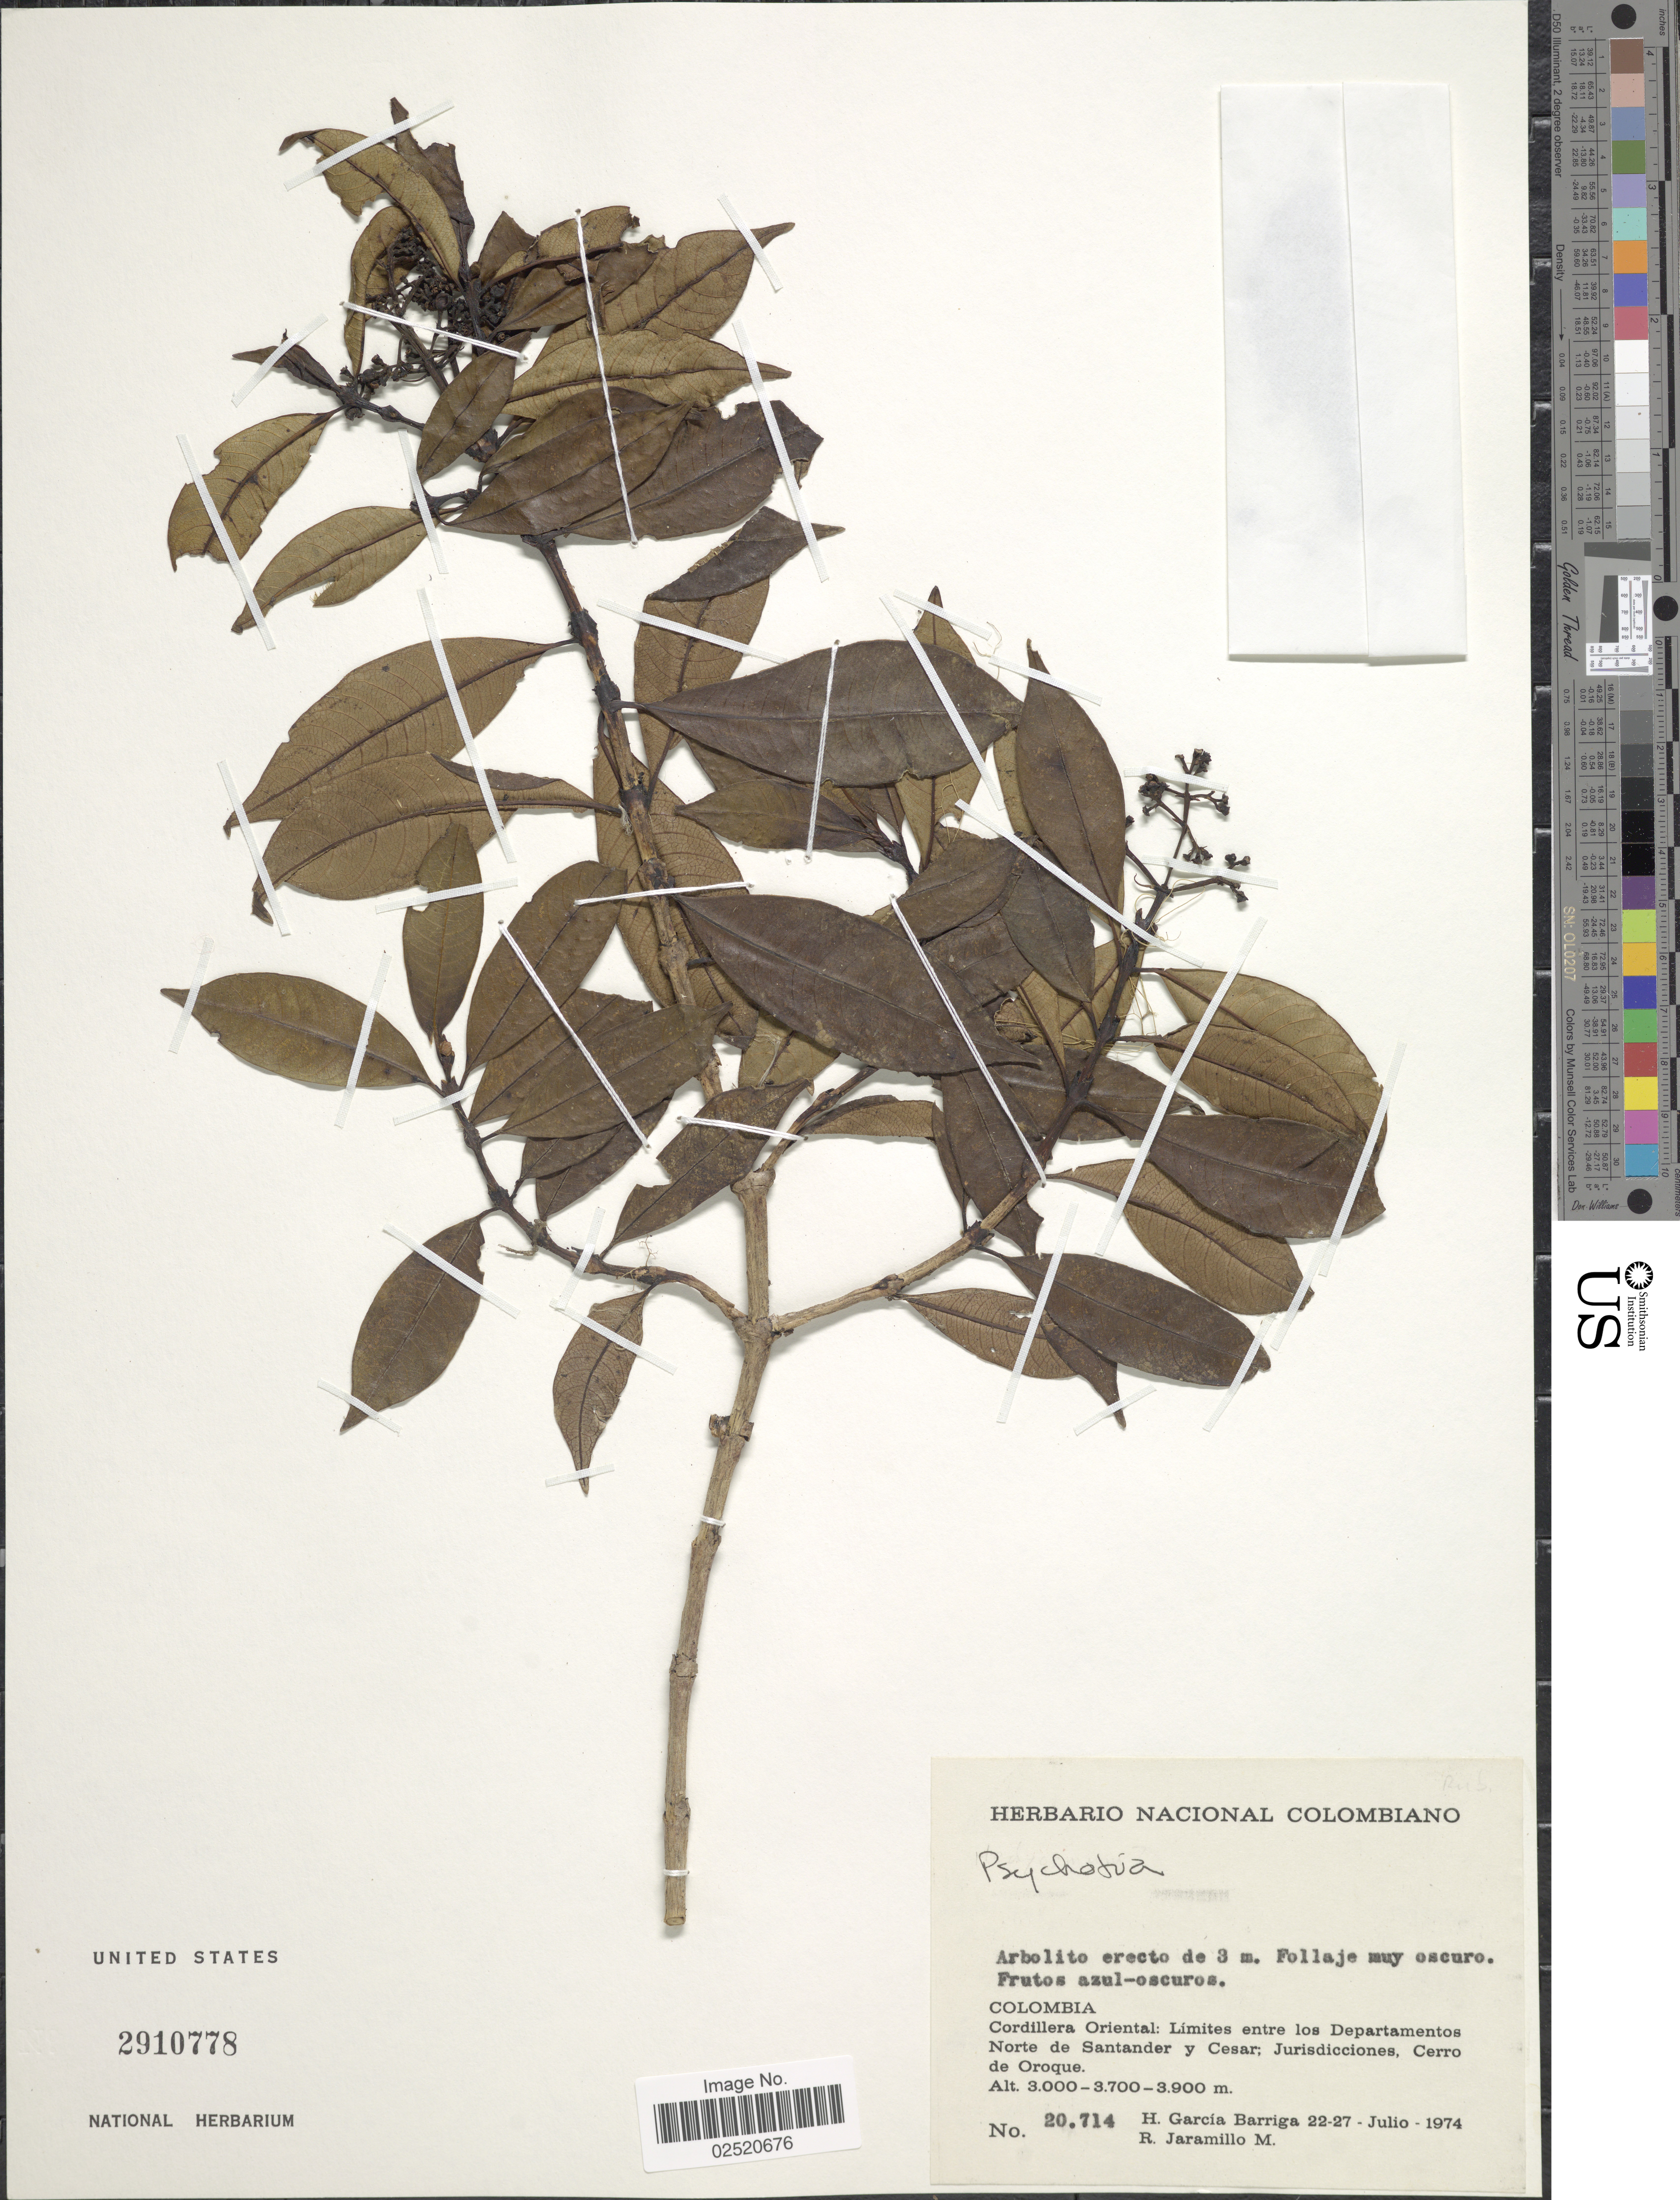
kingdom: Plantae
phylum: Tracheophyta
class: Magnoliopsida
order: Gentianales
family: Rubiaceae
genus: Psychotria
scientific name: Psychotria sp.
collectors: H. García Barriga & R. Jaramillo M.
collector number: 20714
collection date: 1974-07-22/1974-07-27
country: Colombia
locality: Cordillera Oriental: Limites entre los Departamentos Norte de Santander y Cesar; Jurisdicciones, Cerro de Oroque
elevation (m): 3000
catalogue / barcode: US 2910778